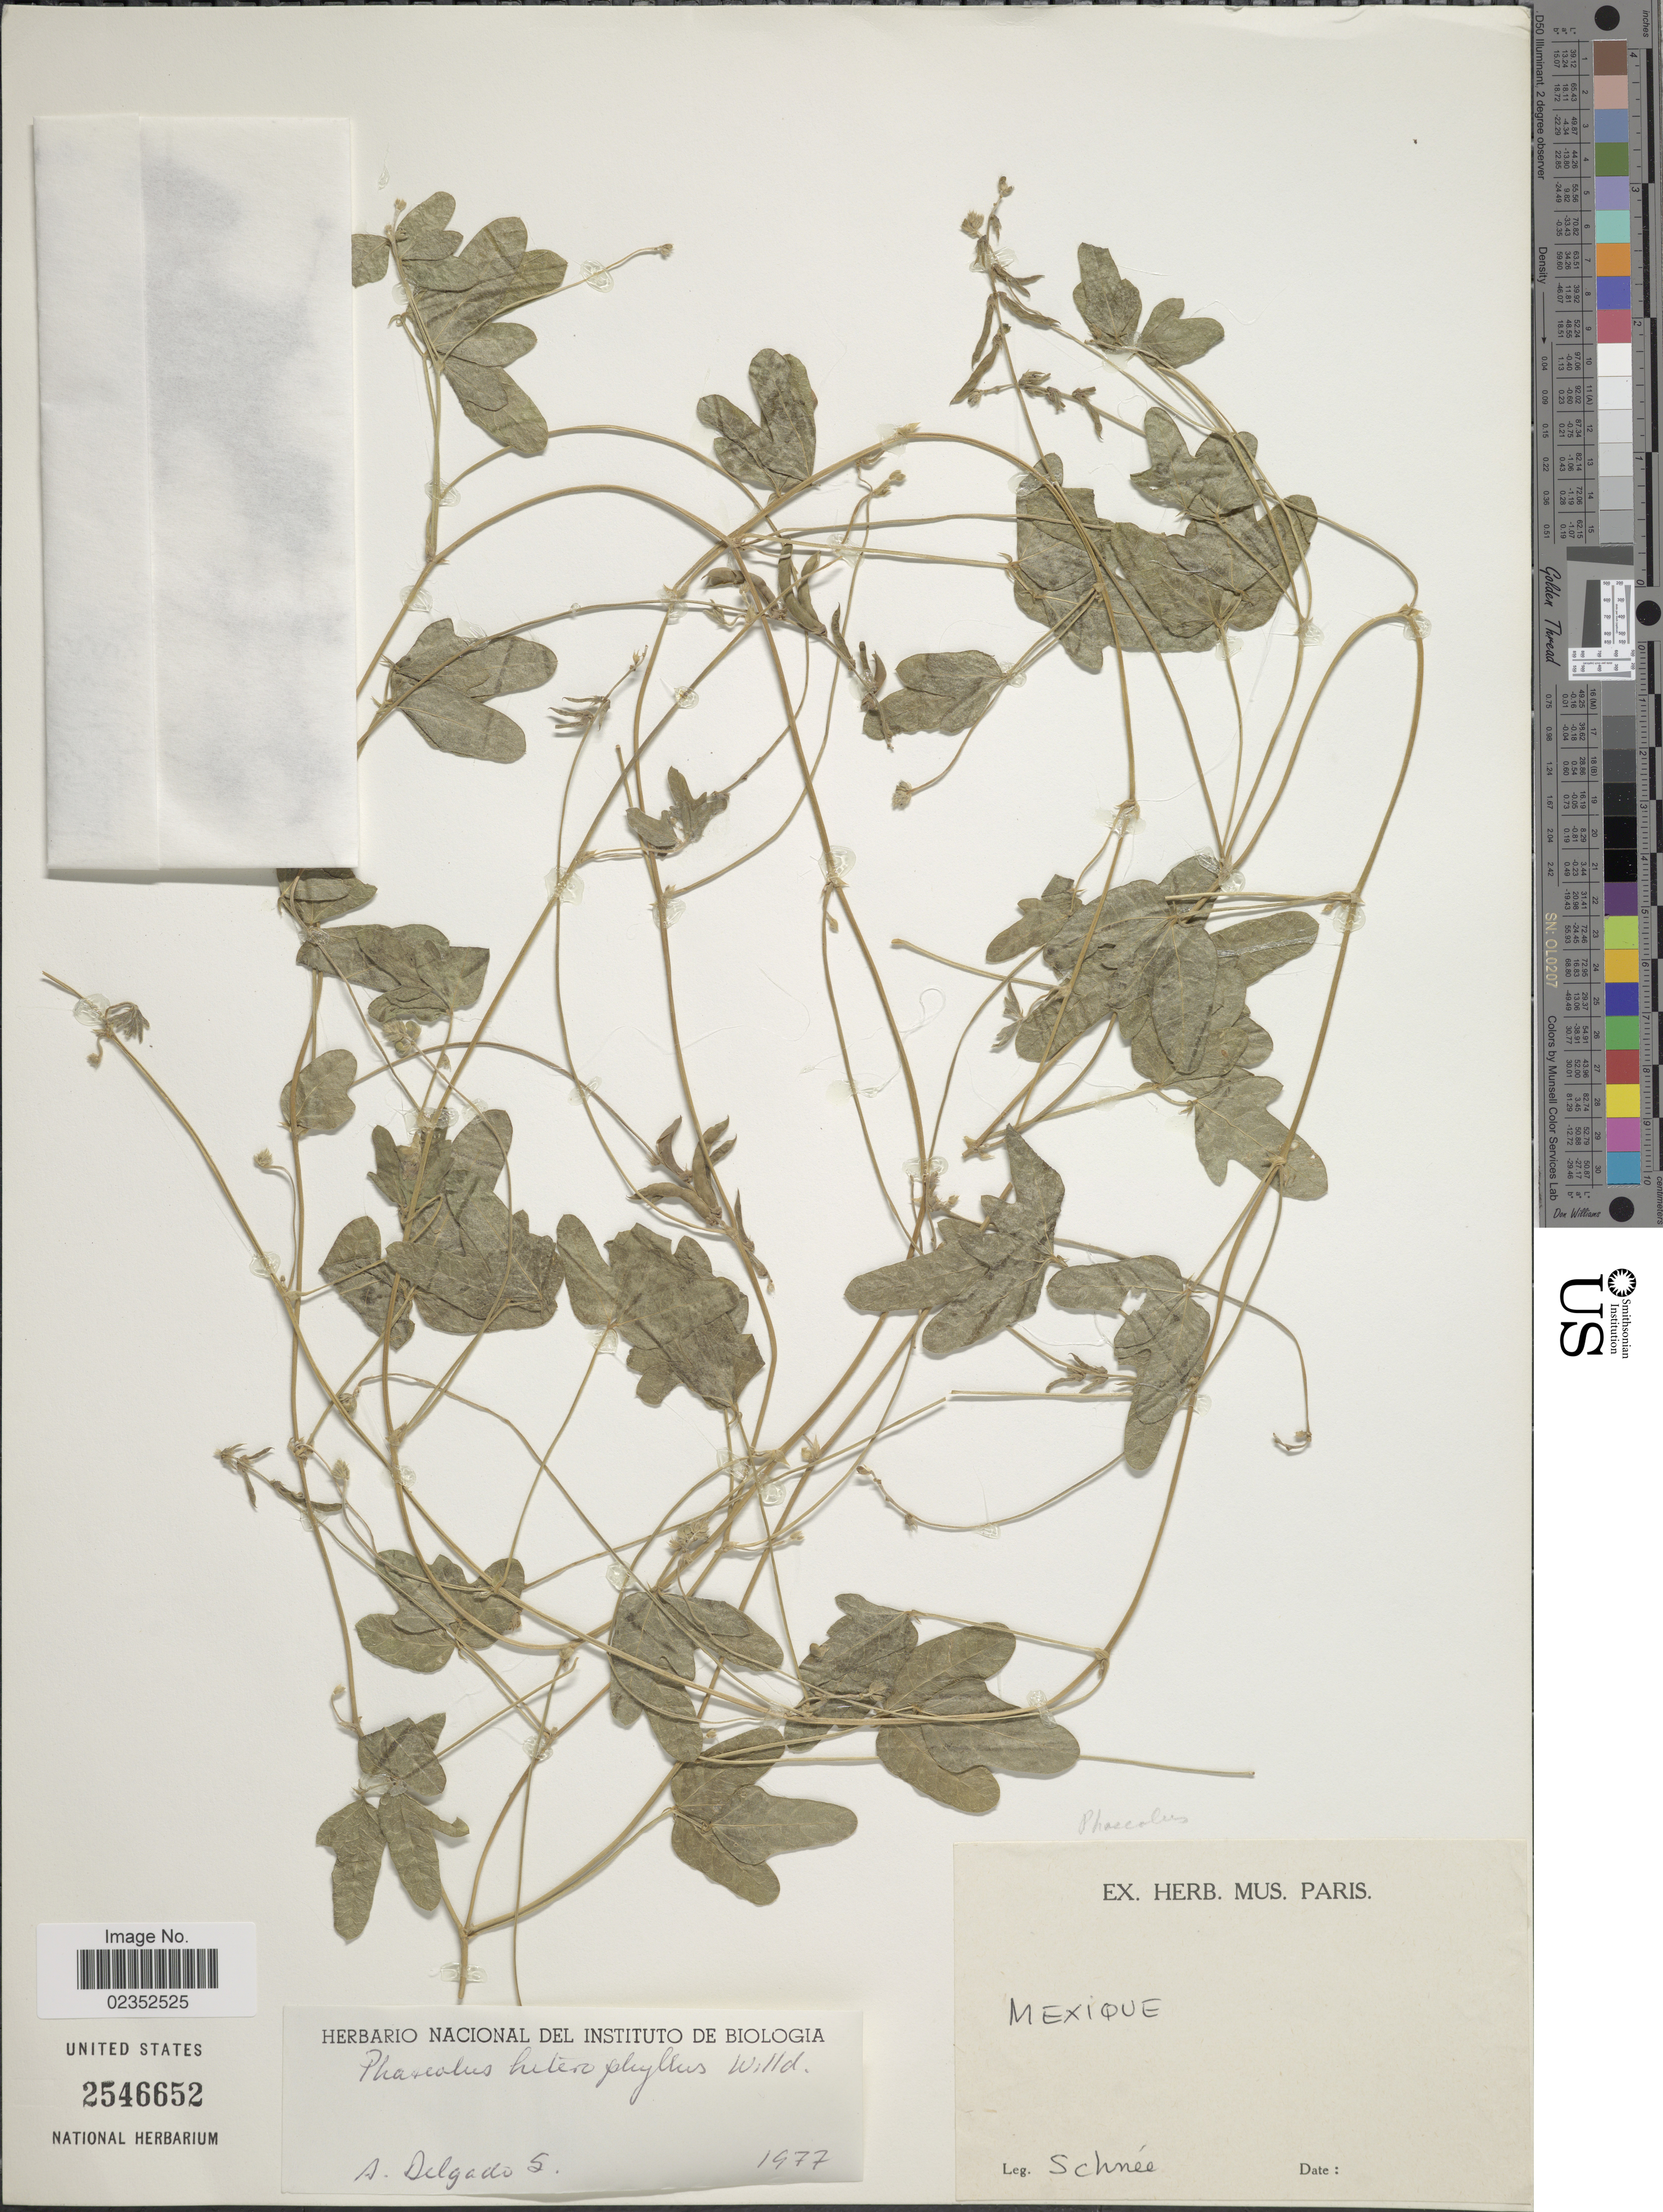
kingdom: Plantae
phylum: Tracheophyta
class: Magnoliopsida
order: Fabales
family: Fabaceae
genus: Macroptilium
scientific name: Macroptilium gibbosifolium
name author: (Ortega) A. Delgado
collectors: -- Schnée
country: Mexico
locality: Mexique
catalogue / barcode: US 2546652